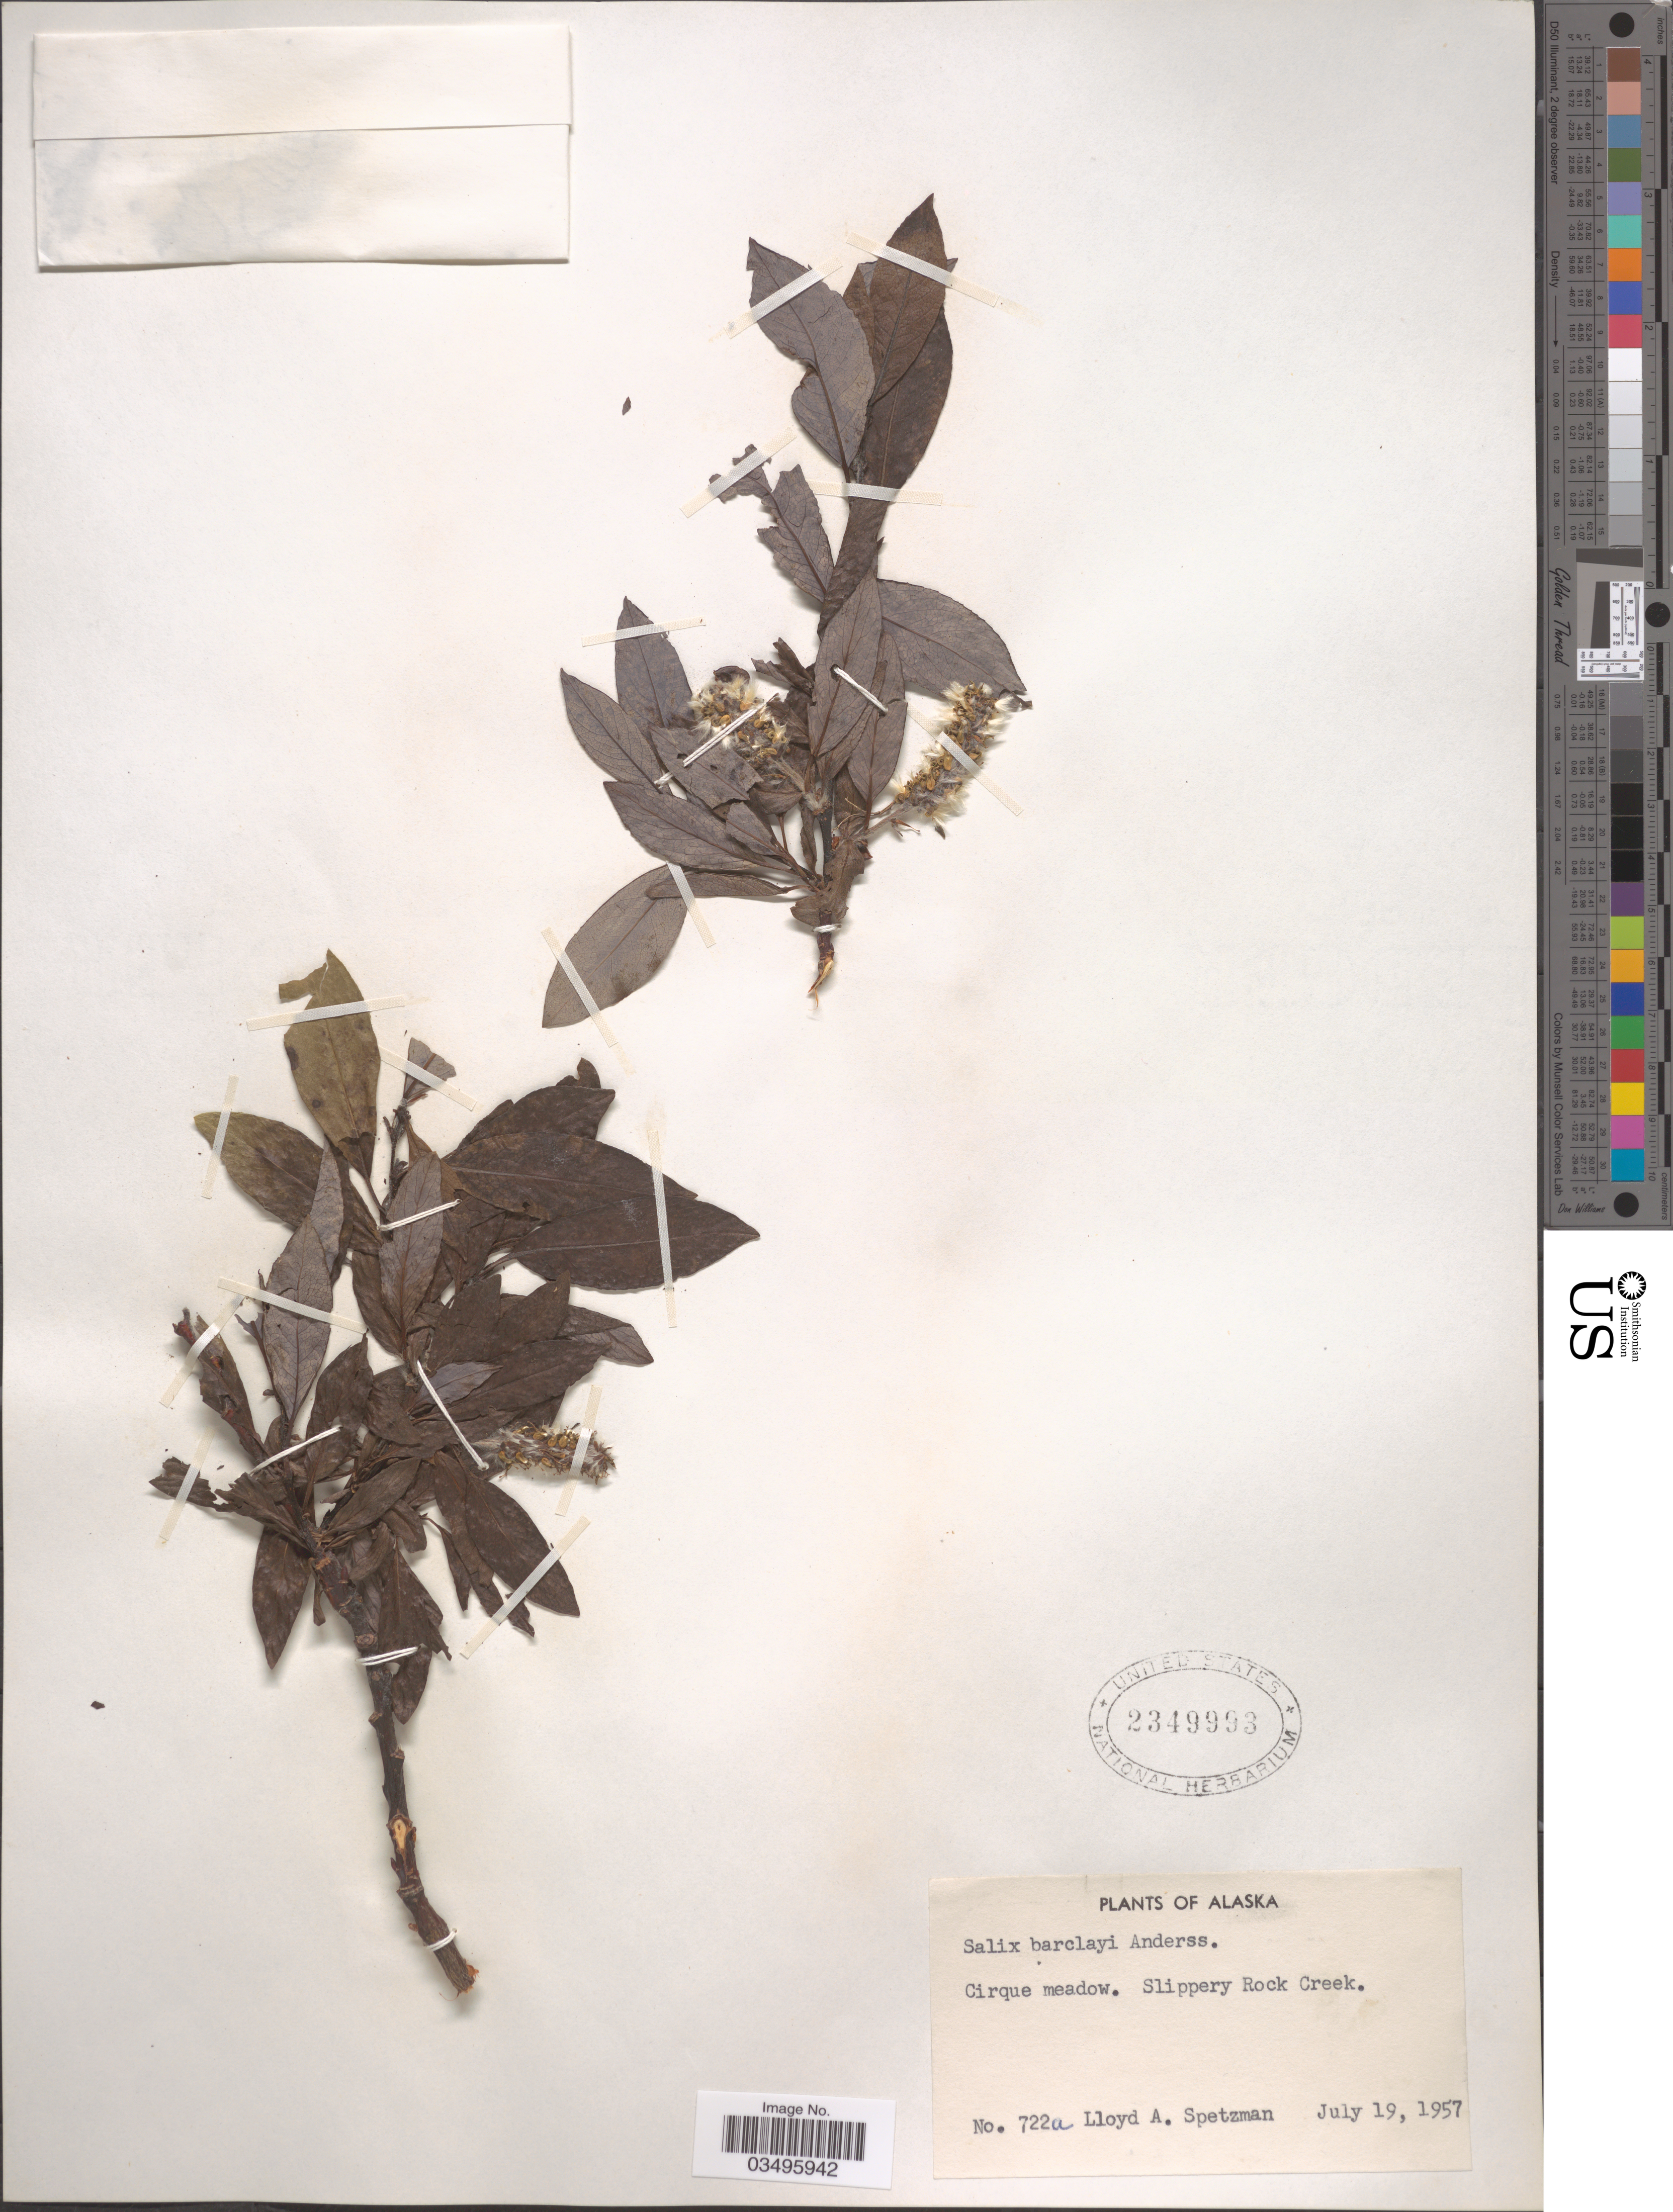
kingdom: Plantae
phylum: Tracheophyta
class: Magnoliopsida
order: Malpighiales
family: Salicaceae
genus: Salix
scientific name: Salix barclayi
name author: Andersson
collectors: L. Spetzman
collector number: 722a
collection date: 1957-07-19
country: United States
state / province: Alaska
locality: Cirque meadow. Slippery Rock Creek.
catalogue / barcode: US 2349993